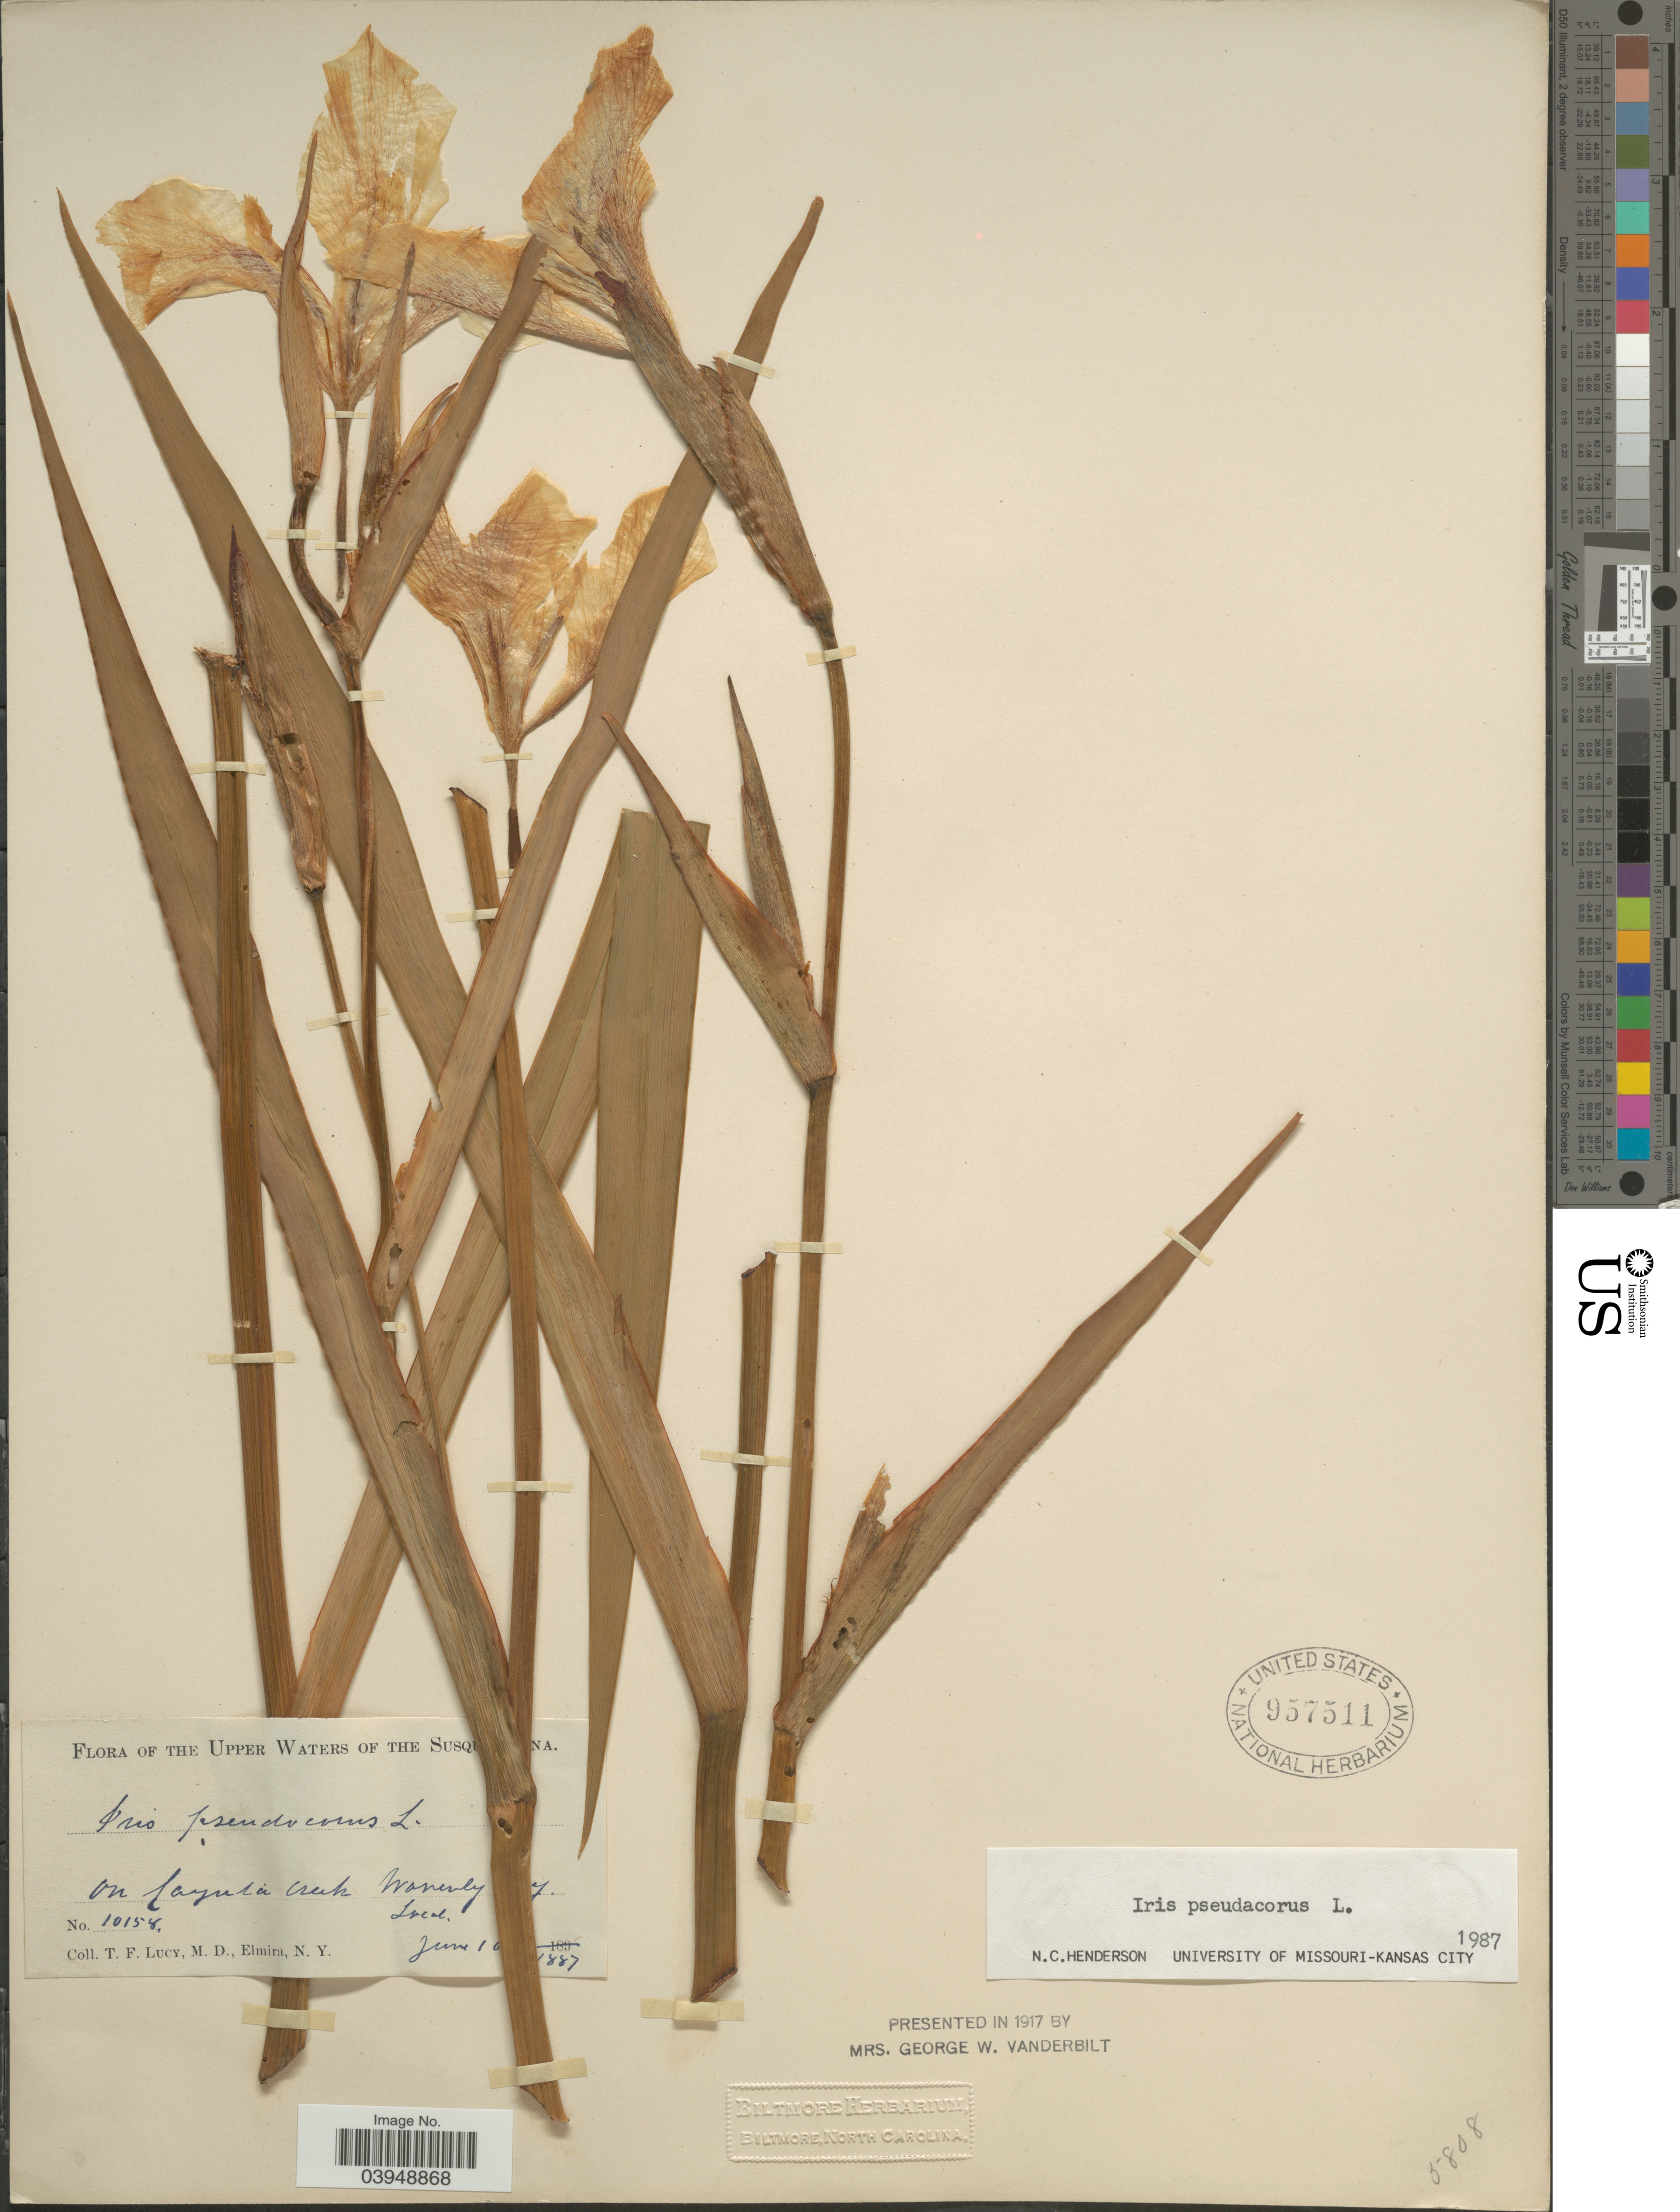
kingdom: Plantae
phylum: Tracheophyta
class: Liliopsida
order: Asparagales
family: Iridaceae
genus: Iris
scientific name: Iris pseudacorus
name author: L.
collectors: T. Lucy & M. Elmira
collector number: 10154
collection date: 1887-06-10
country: United States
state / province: New York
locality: The Upper Waters of the Susquehanna. On Cayuta creek Waverly [illegible text] Local.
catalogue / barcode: US 957511